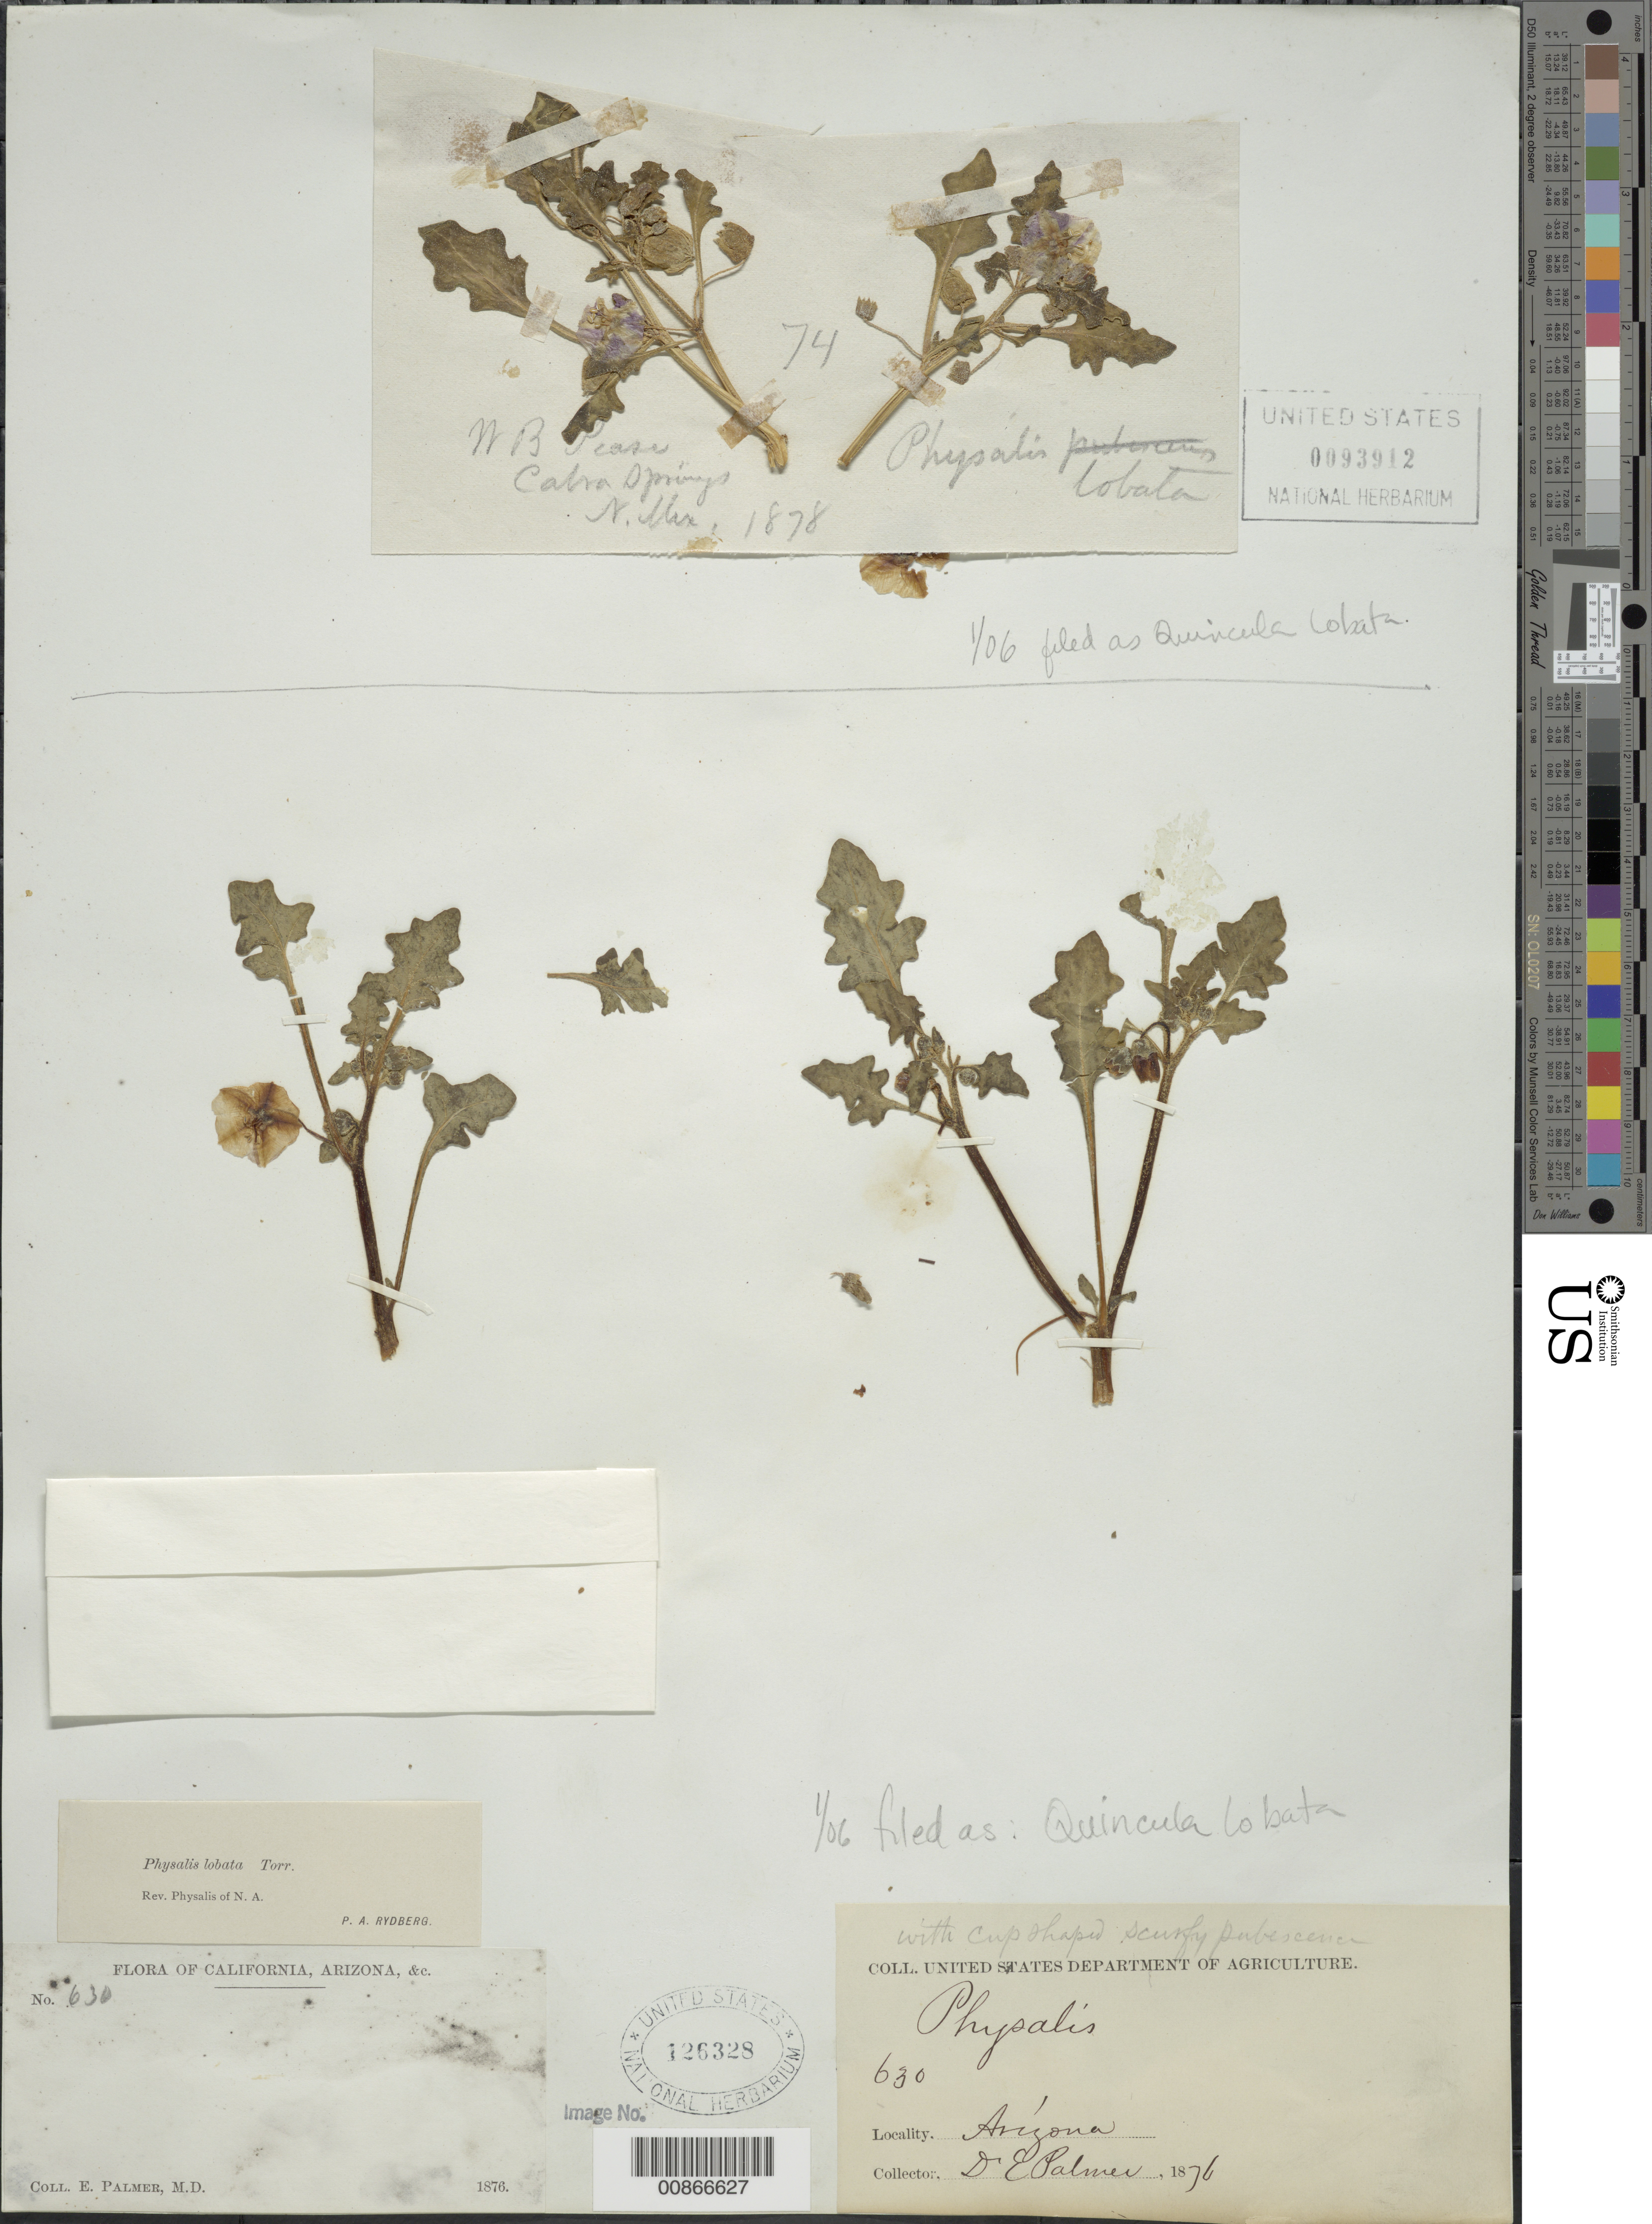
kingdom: Plantae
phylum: Tracheophyta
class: Magnoliopsida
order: Solanales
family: Solanaceae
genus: Quincula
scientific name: Quincula lobata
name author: (Torr.) Raf.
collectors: W. Pease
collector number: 74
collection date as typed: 1878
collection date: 1878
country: United States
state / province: New Mexico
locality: Cabra Springs, New Mexico.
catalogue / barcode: US 93912-2